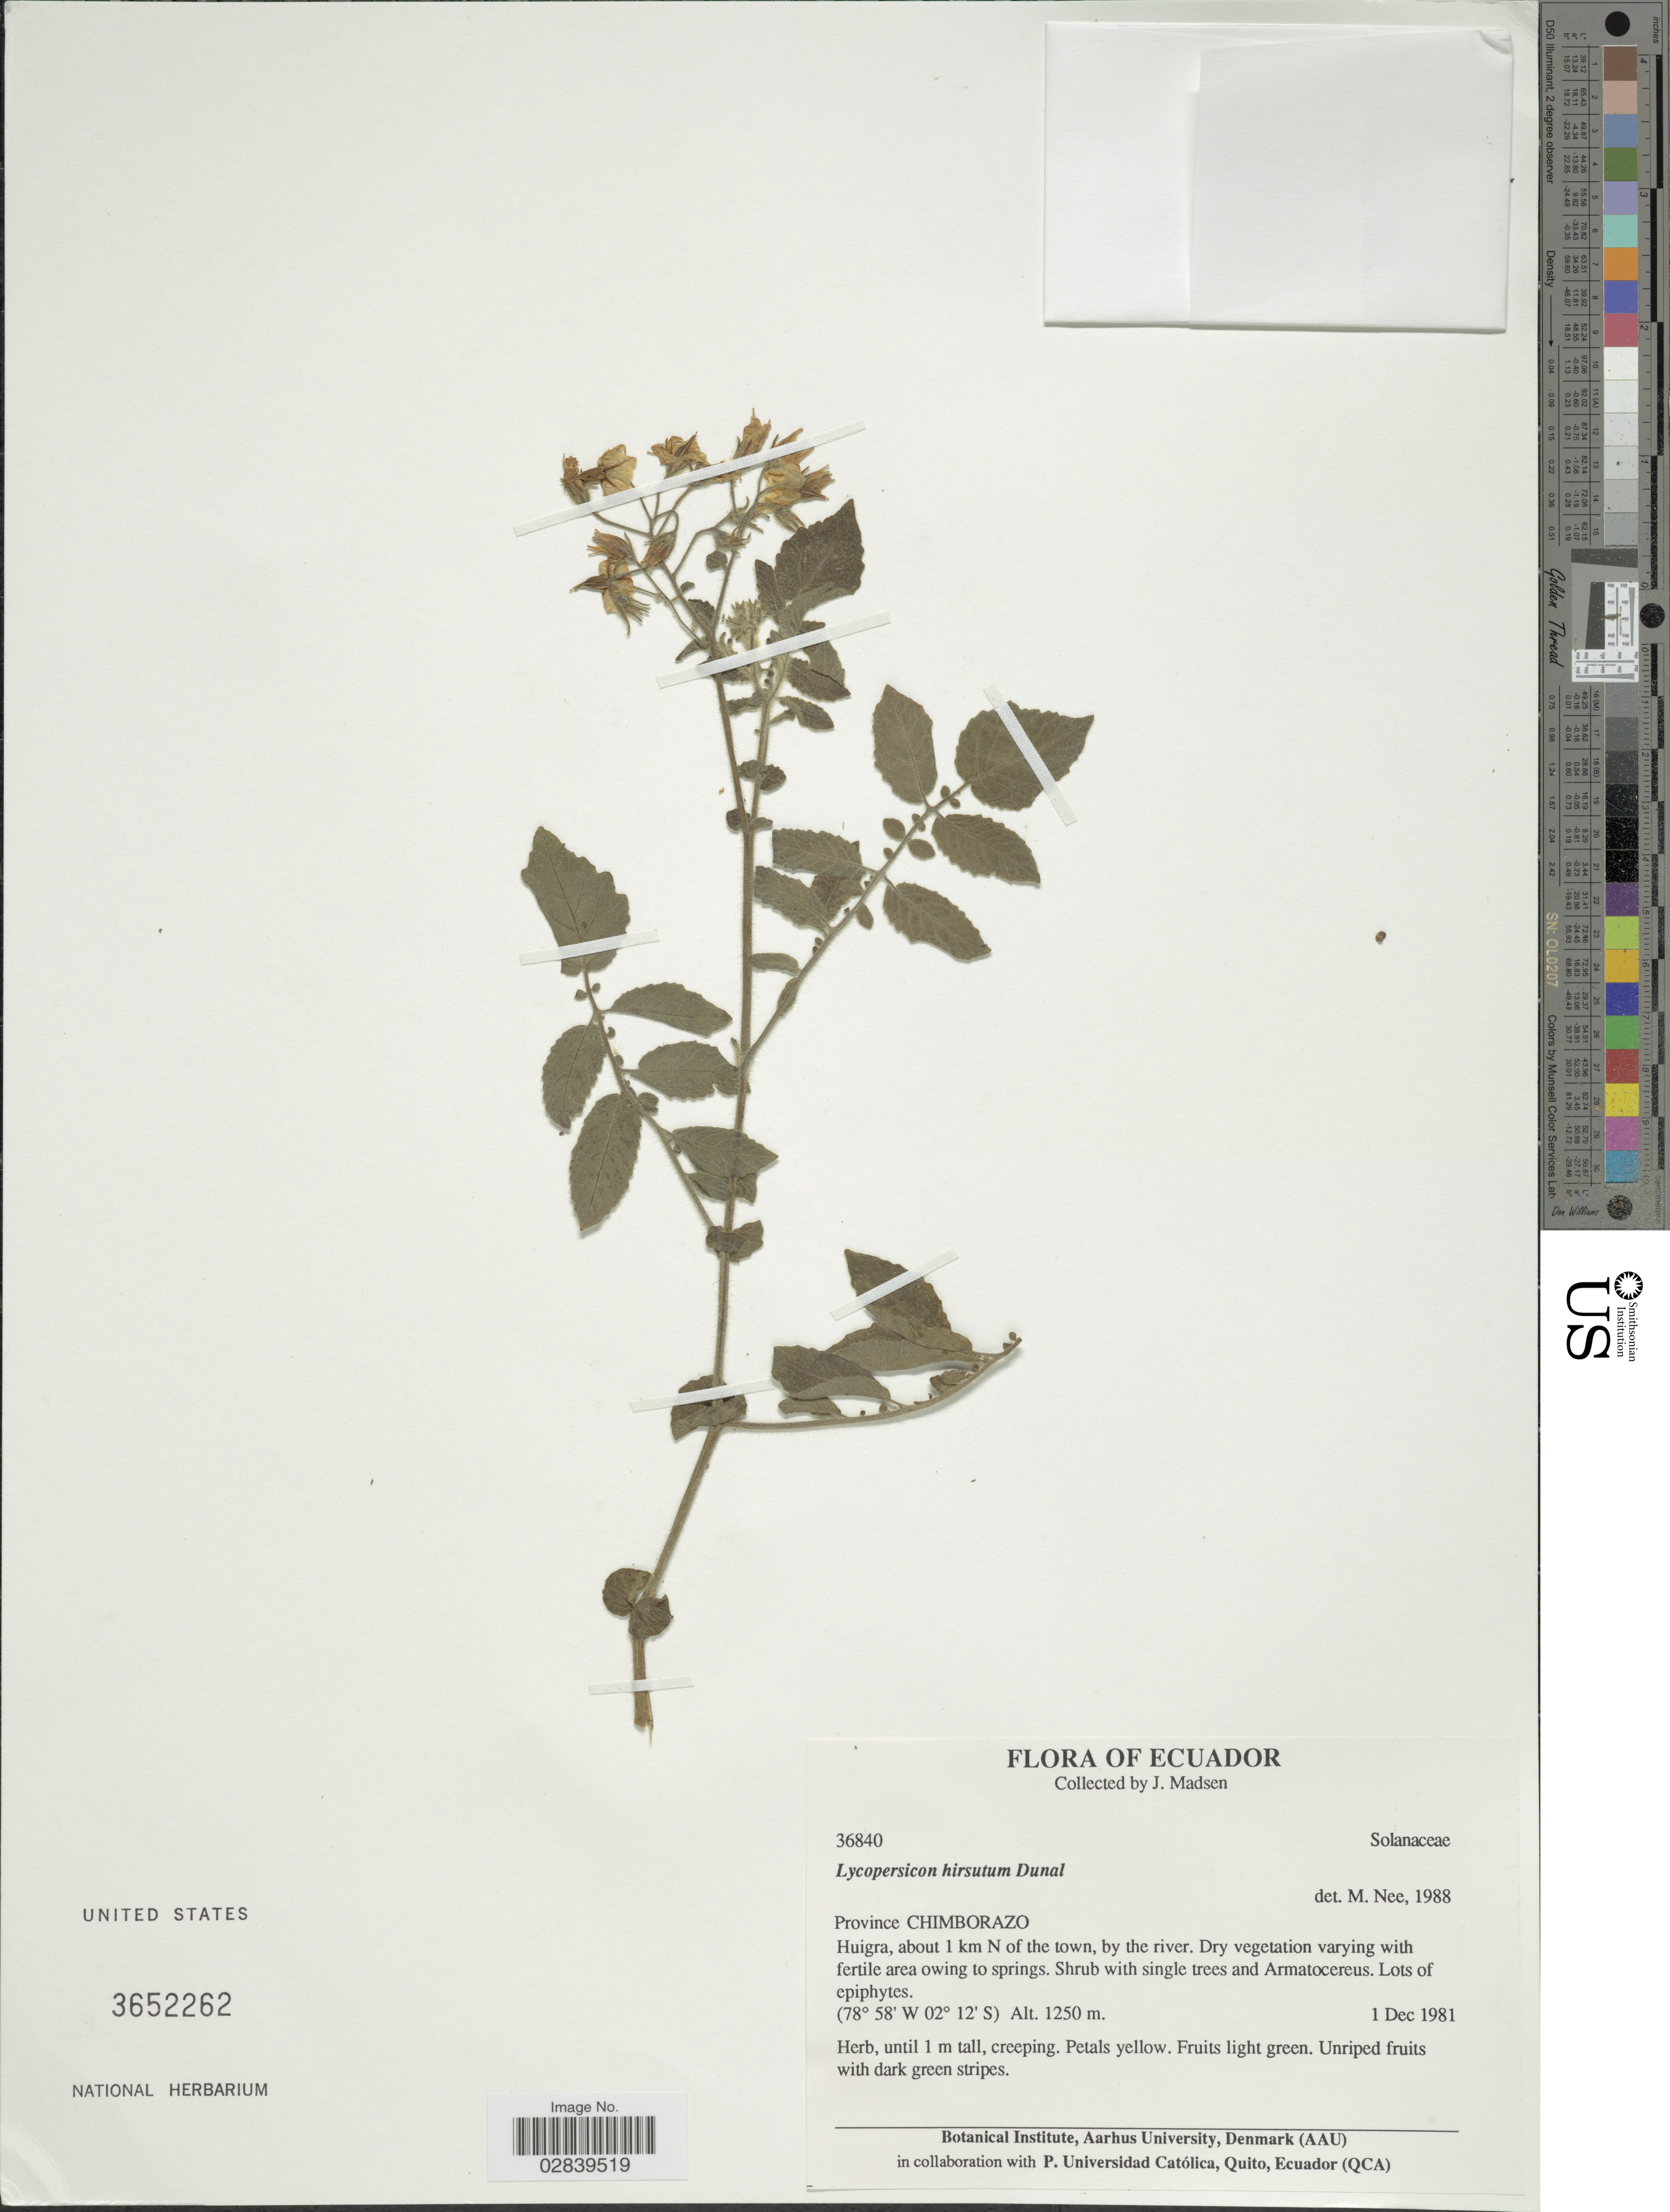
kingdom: Plantae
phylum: Tracheophyta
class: Magnoliopsida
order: Solanales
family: Solanaceae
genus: Lycopersicon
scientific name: Lycopersicon hirsutum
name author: Dunal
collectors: J. Madsen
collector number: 36840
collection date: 1981-12-01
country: Ecuador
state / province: Chimborazo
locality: Huigra, about 1 km N of the town, by the river.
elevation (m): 1250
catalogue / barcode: US 3652262